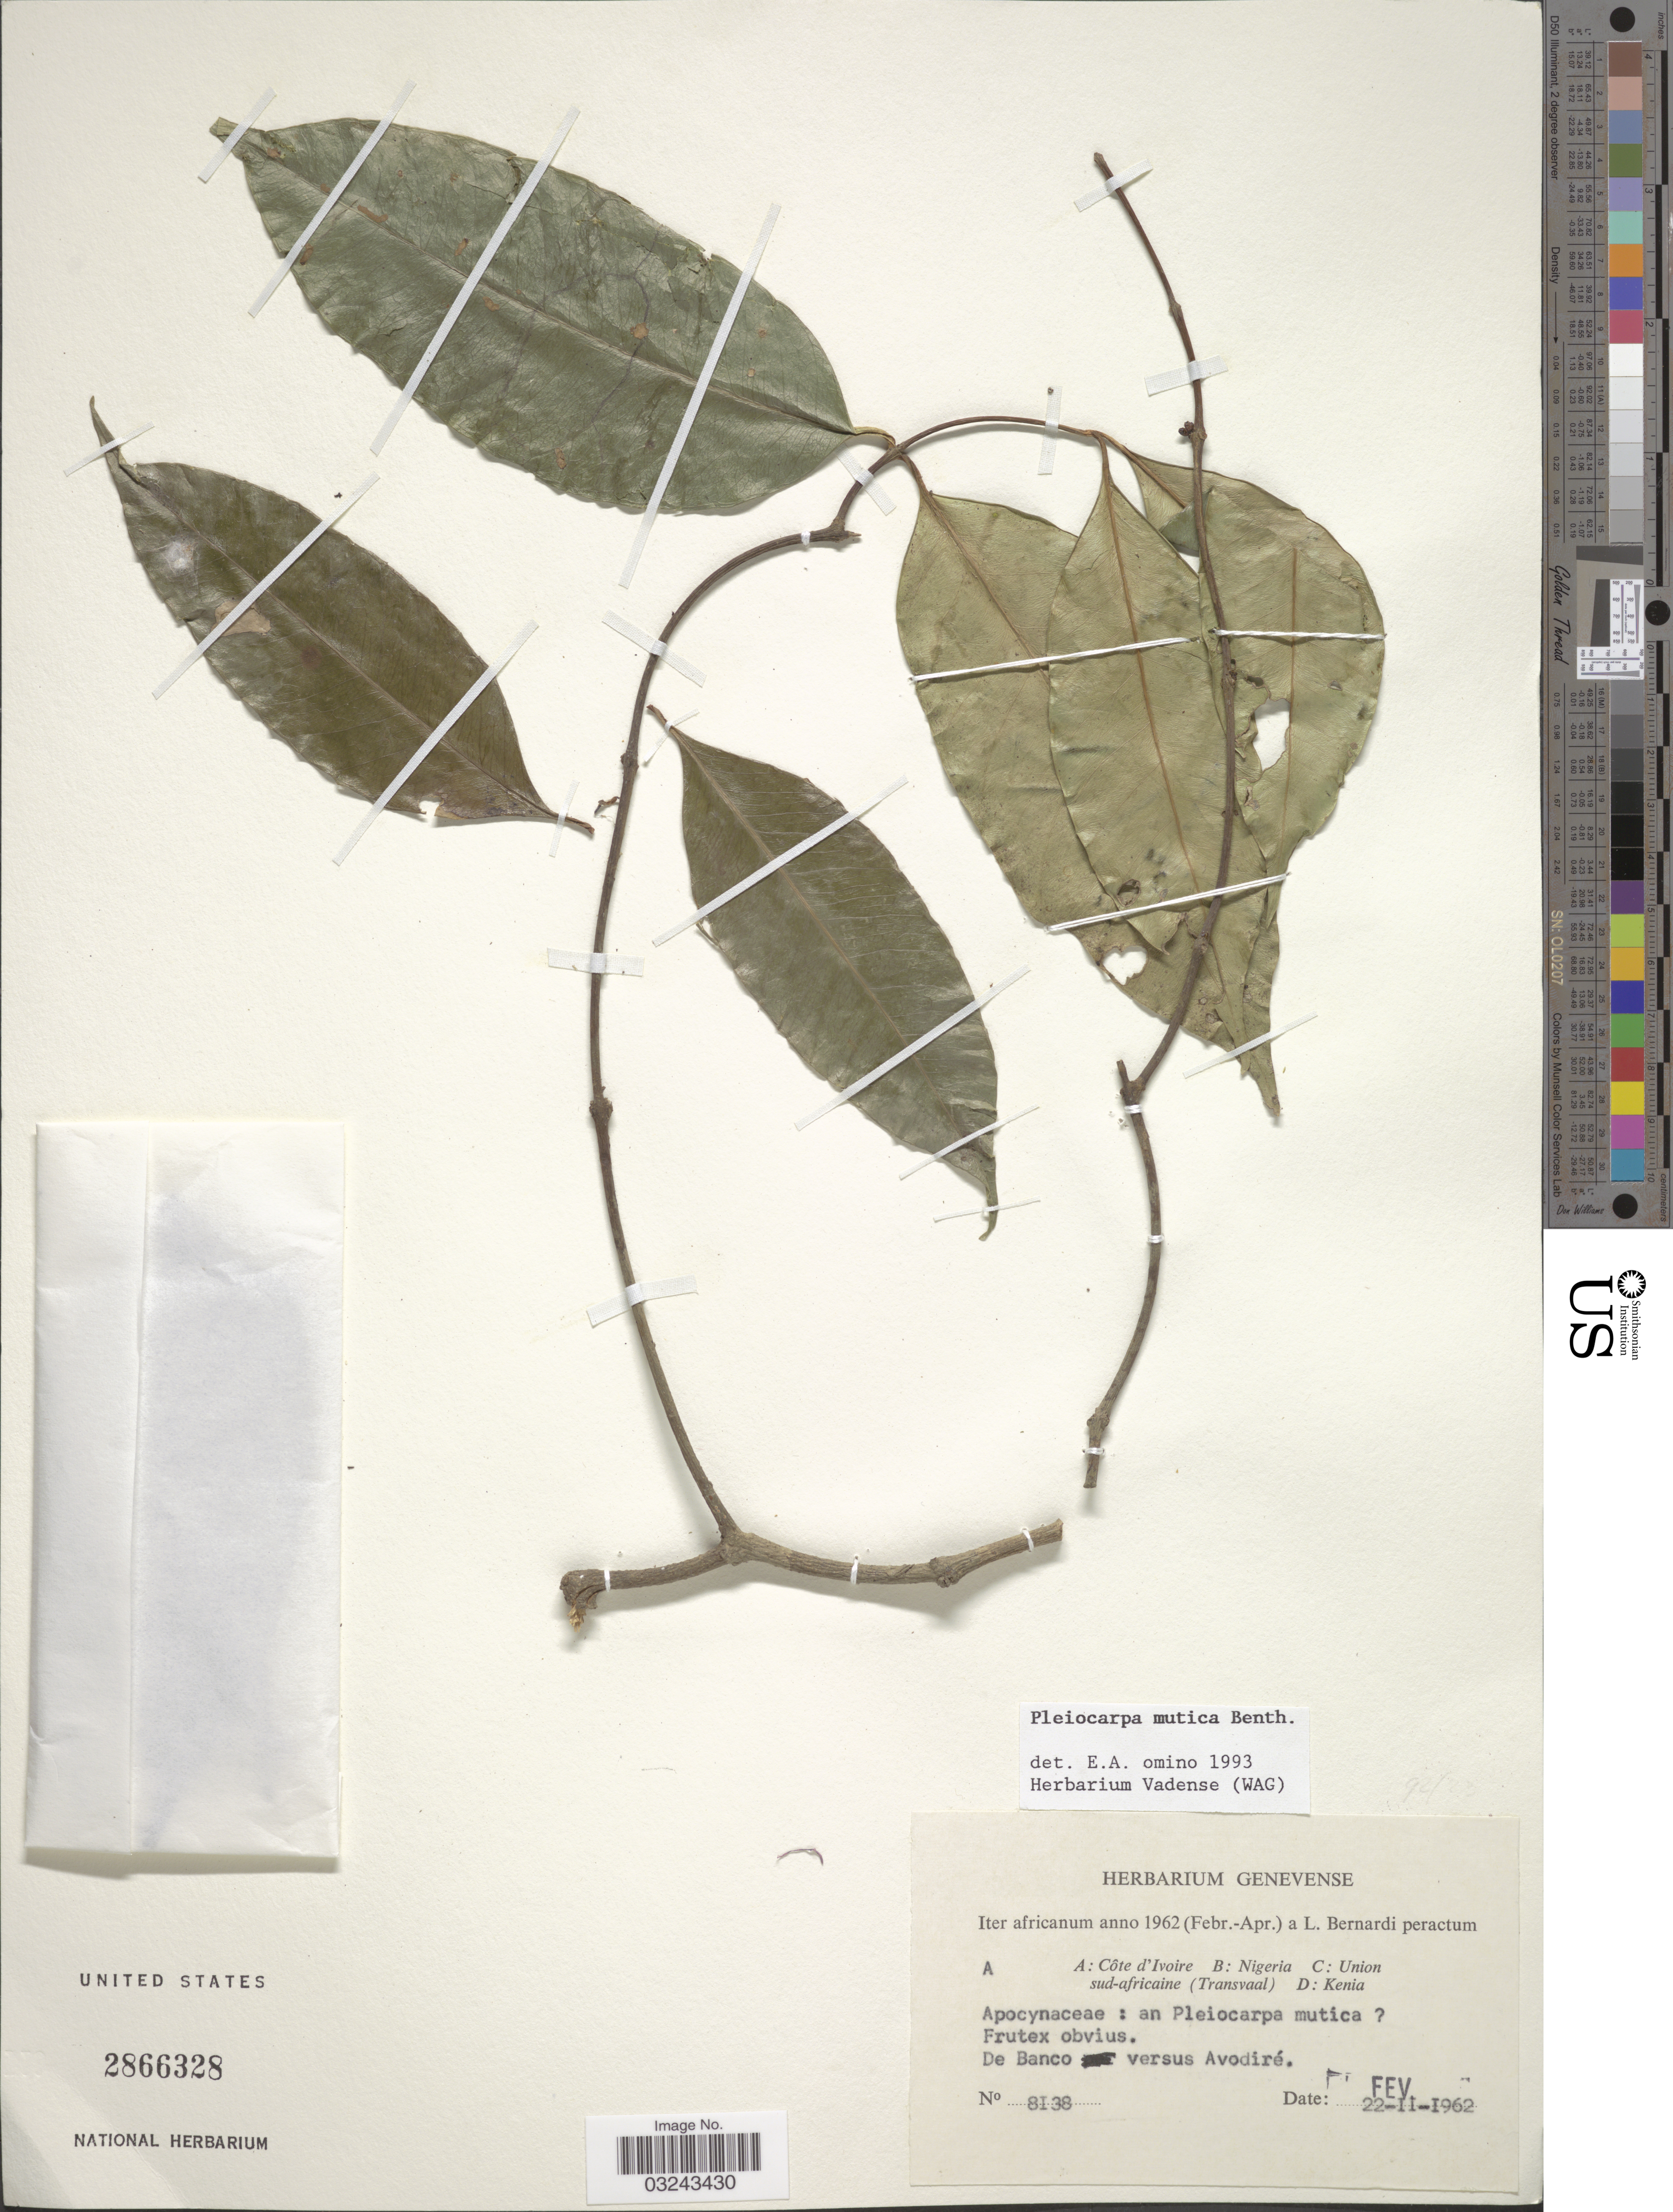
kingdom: Plantae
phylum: Tracheophyta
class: Magnoliopsida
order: Gentianales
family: Apocynaceae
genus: Pleiocarpa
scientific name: Pleiocarpa mutica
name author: Benth.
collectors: L. Bernardi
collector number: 8138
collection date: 1962-02-22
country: Ivory Coast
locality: Côte d'Ivoire, De Banco versus Avodiré.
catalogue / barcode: US 2866328